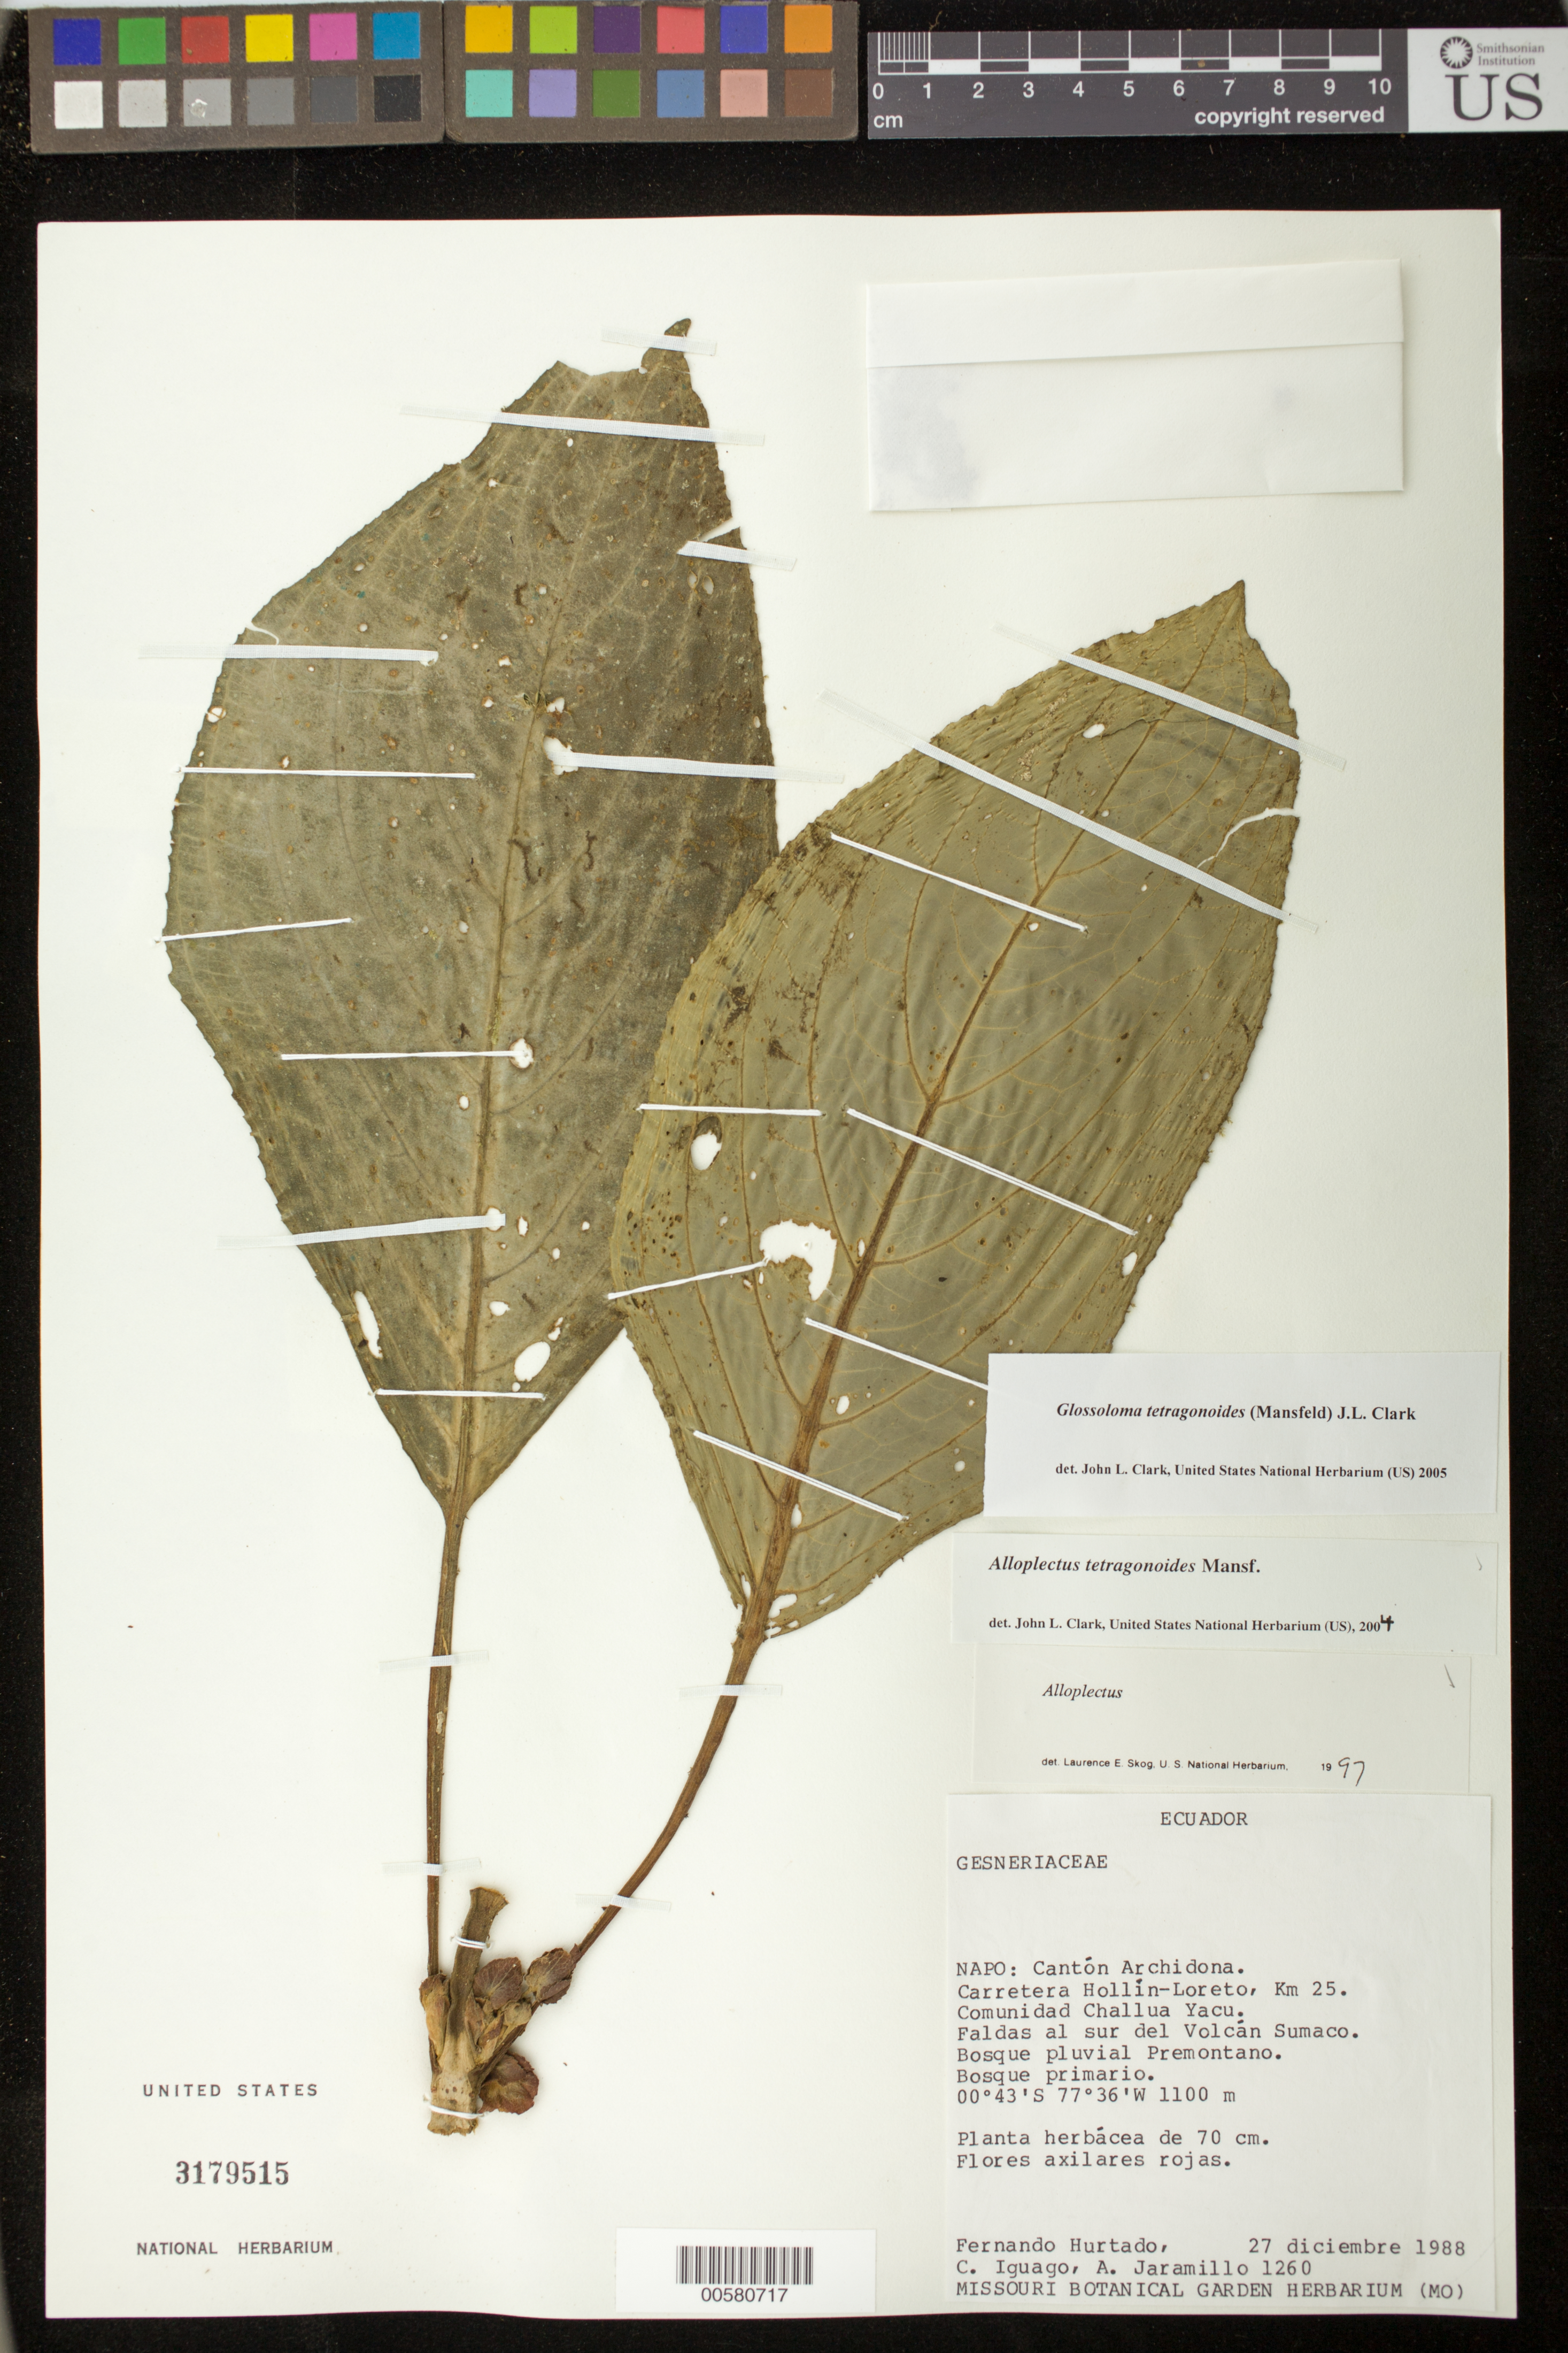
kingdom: Plantae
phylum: Tracheophyta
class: Magnoliopsida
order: Lamiales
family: Gesneriaceae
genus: Glossoloma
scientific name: Glossoloma tetragonoides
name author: (Mansf.) J.L. Clark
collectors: F. Hurtado, C. Iguago & A. Jaramillo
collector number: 1260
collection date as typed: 27 Dec 1988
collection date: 1988-12-27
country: Ecuador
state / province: Napo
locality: Cantón Archidona; Carretera Hollín - Loreto, km 25; comunidad Challua Yacu, faldas al sur del Volcán Sumaco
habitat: Bosque pluvial premontano; bosque primario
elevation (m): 1100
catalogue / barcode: US 3179515